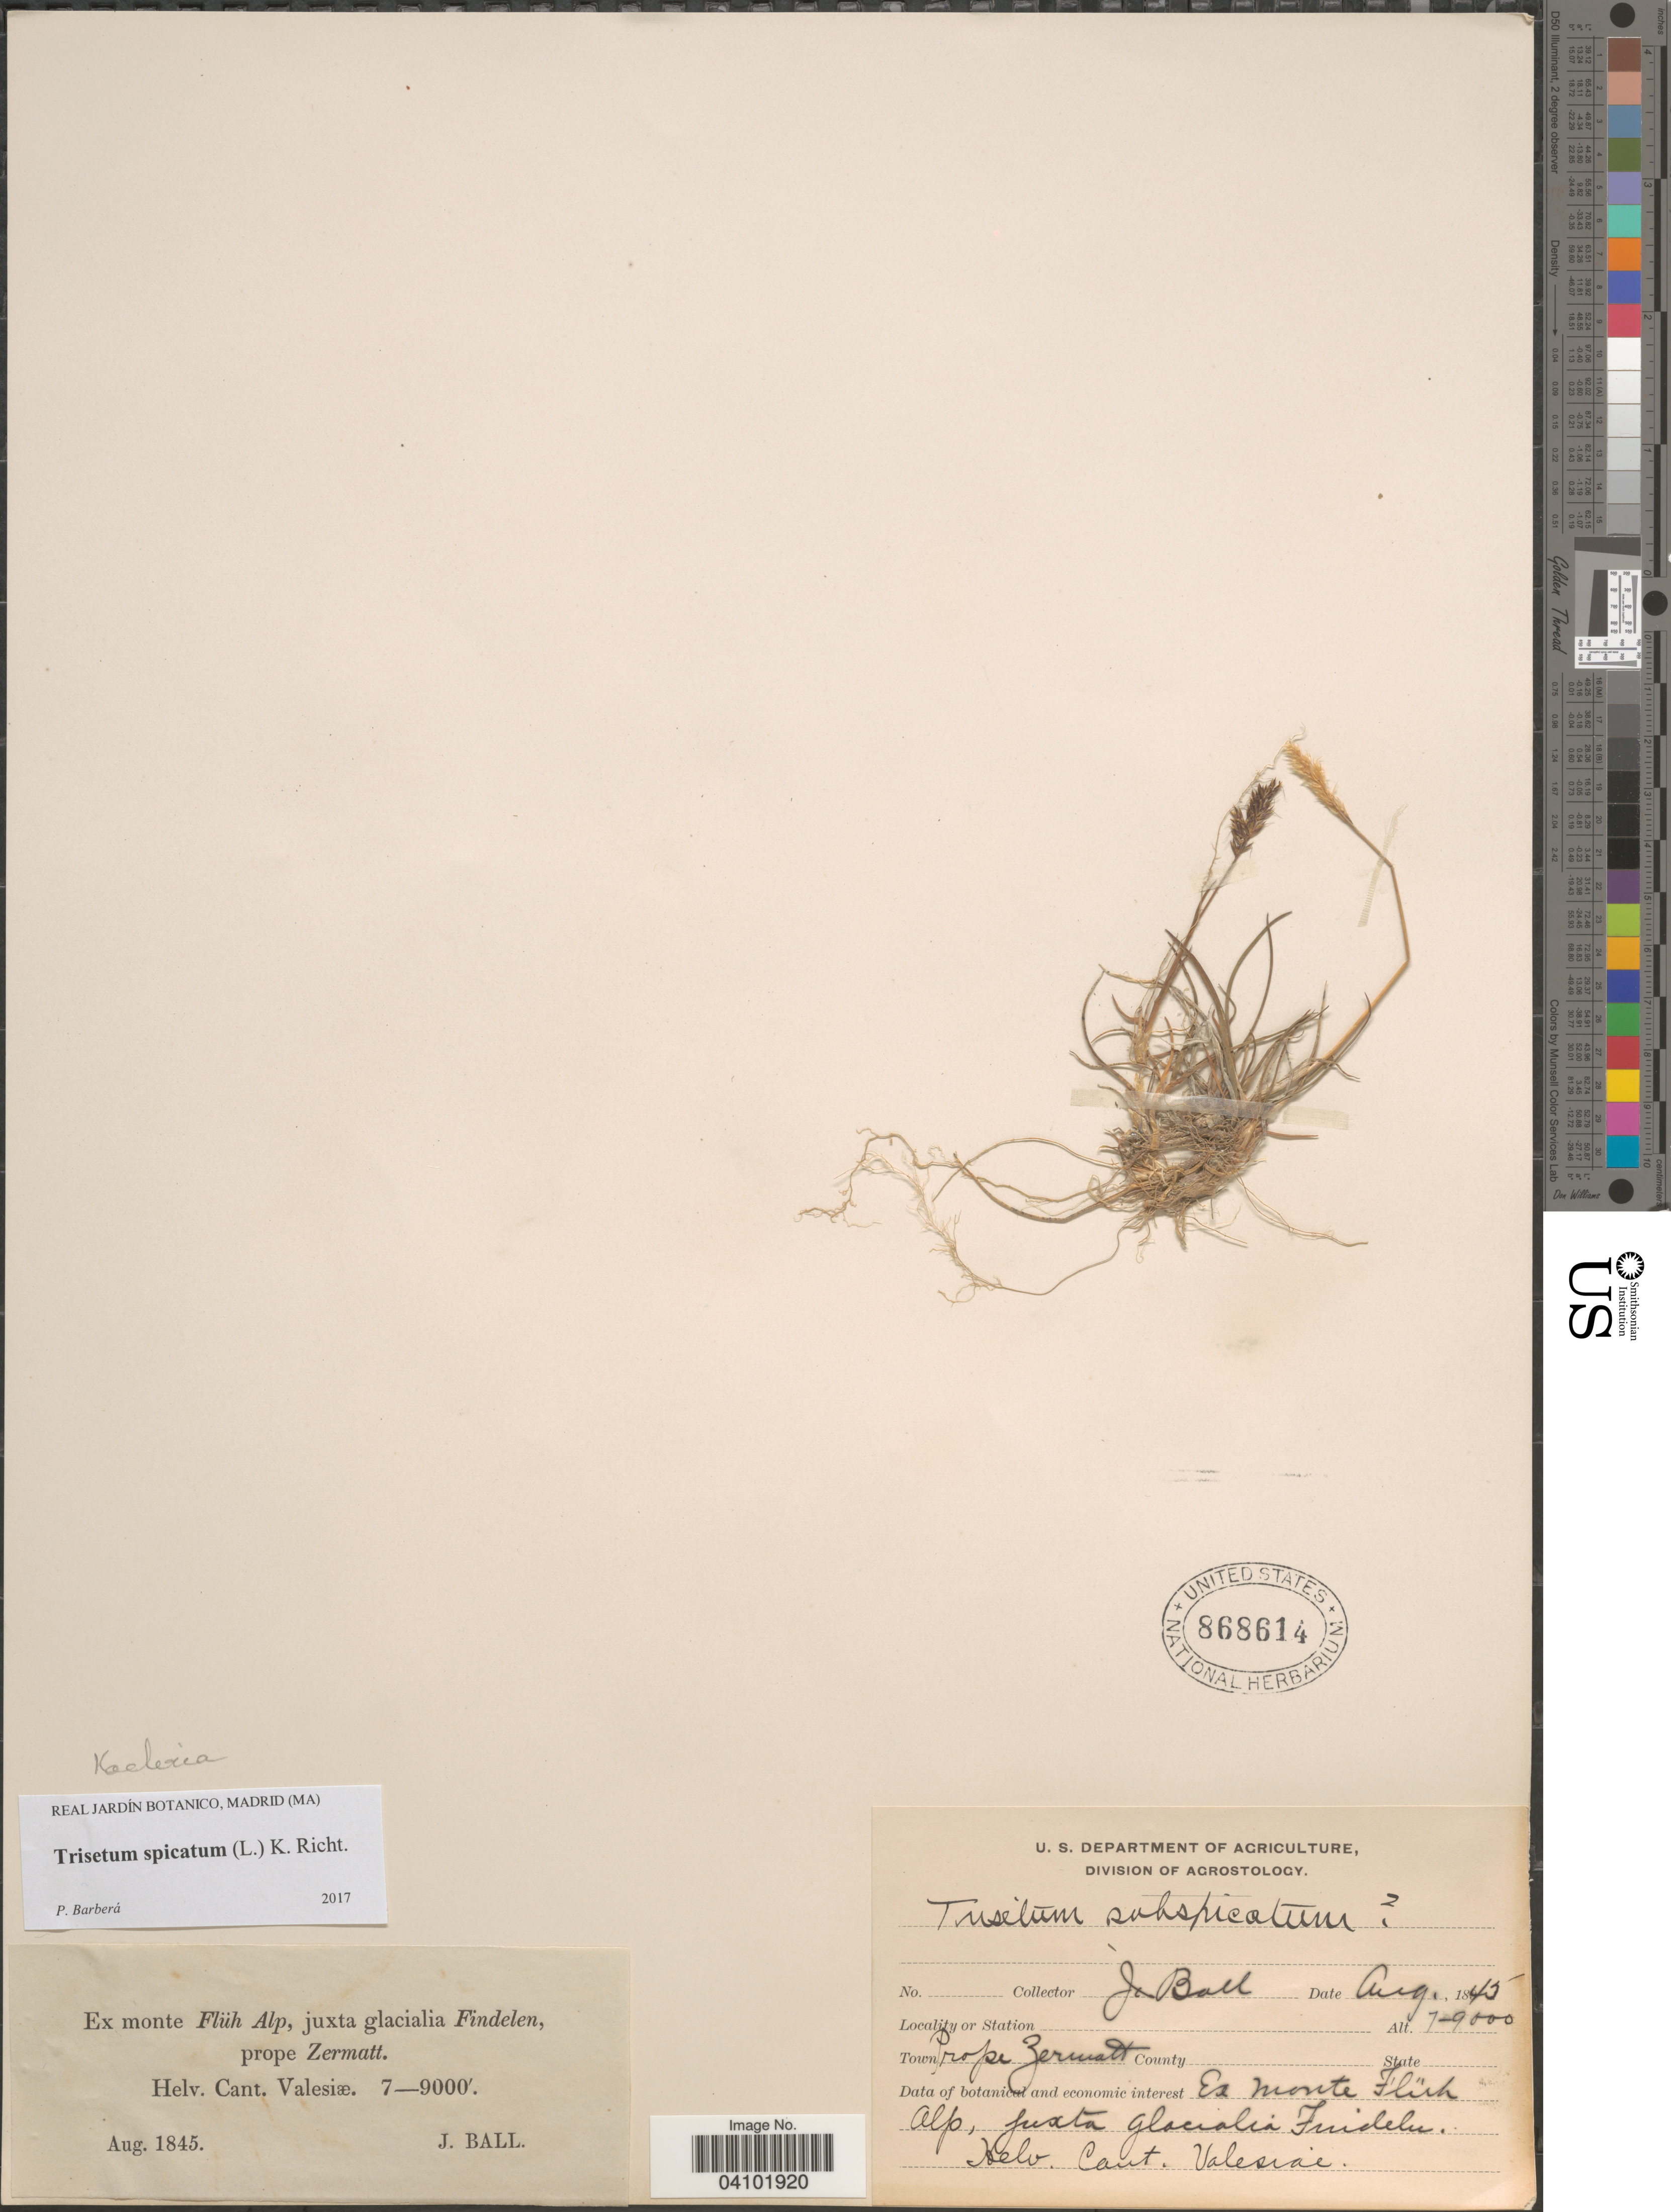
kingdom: Plantae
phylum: Tracheophyta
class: Liliopsida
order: Poales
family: Poaceae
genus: Koeleria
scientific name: Koeleria spicata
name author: (L.) Barberá et al.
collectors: J. Ball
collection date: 1845-08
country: Switzerland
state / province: Valais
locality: Ex monte Flüh Alp, juxta glacialia Findelen, prope Zermatt. Helv. Cant. Valesiæ.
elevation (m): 2134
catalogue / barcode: US 868614